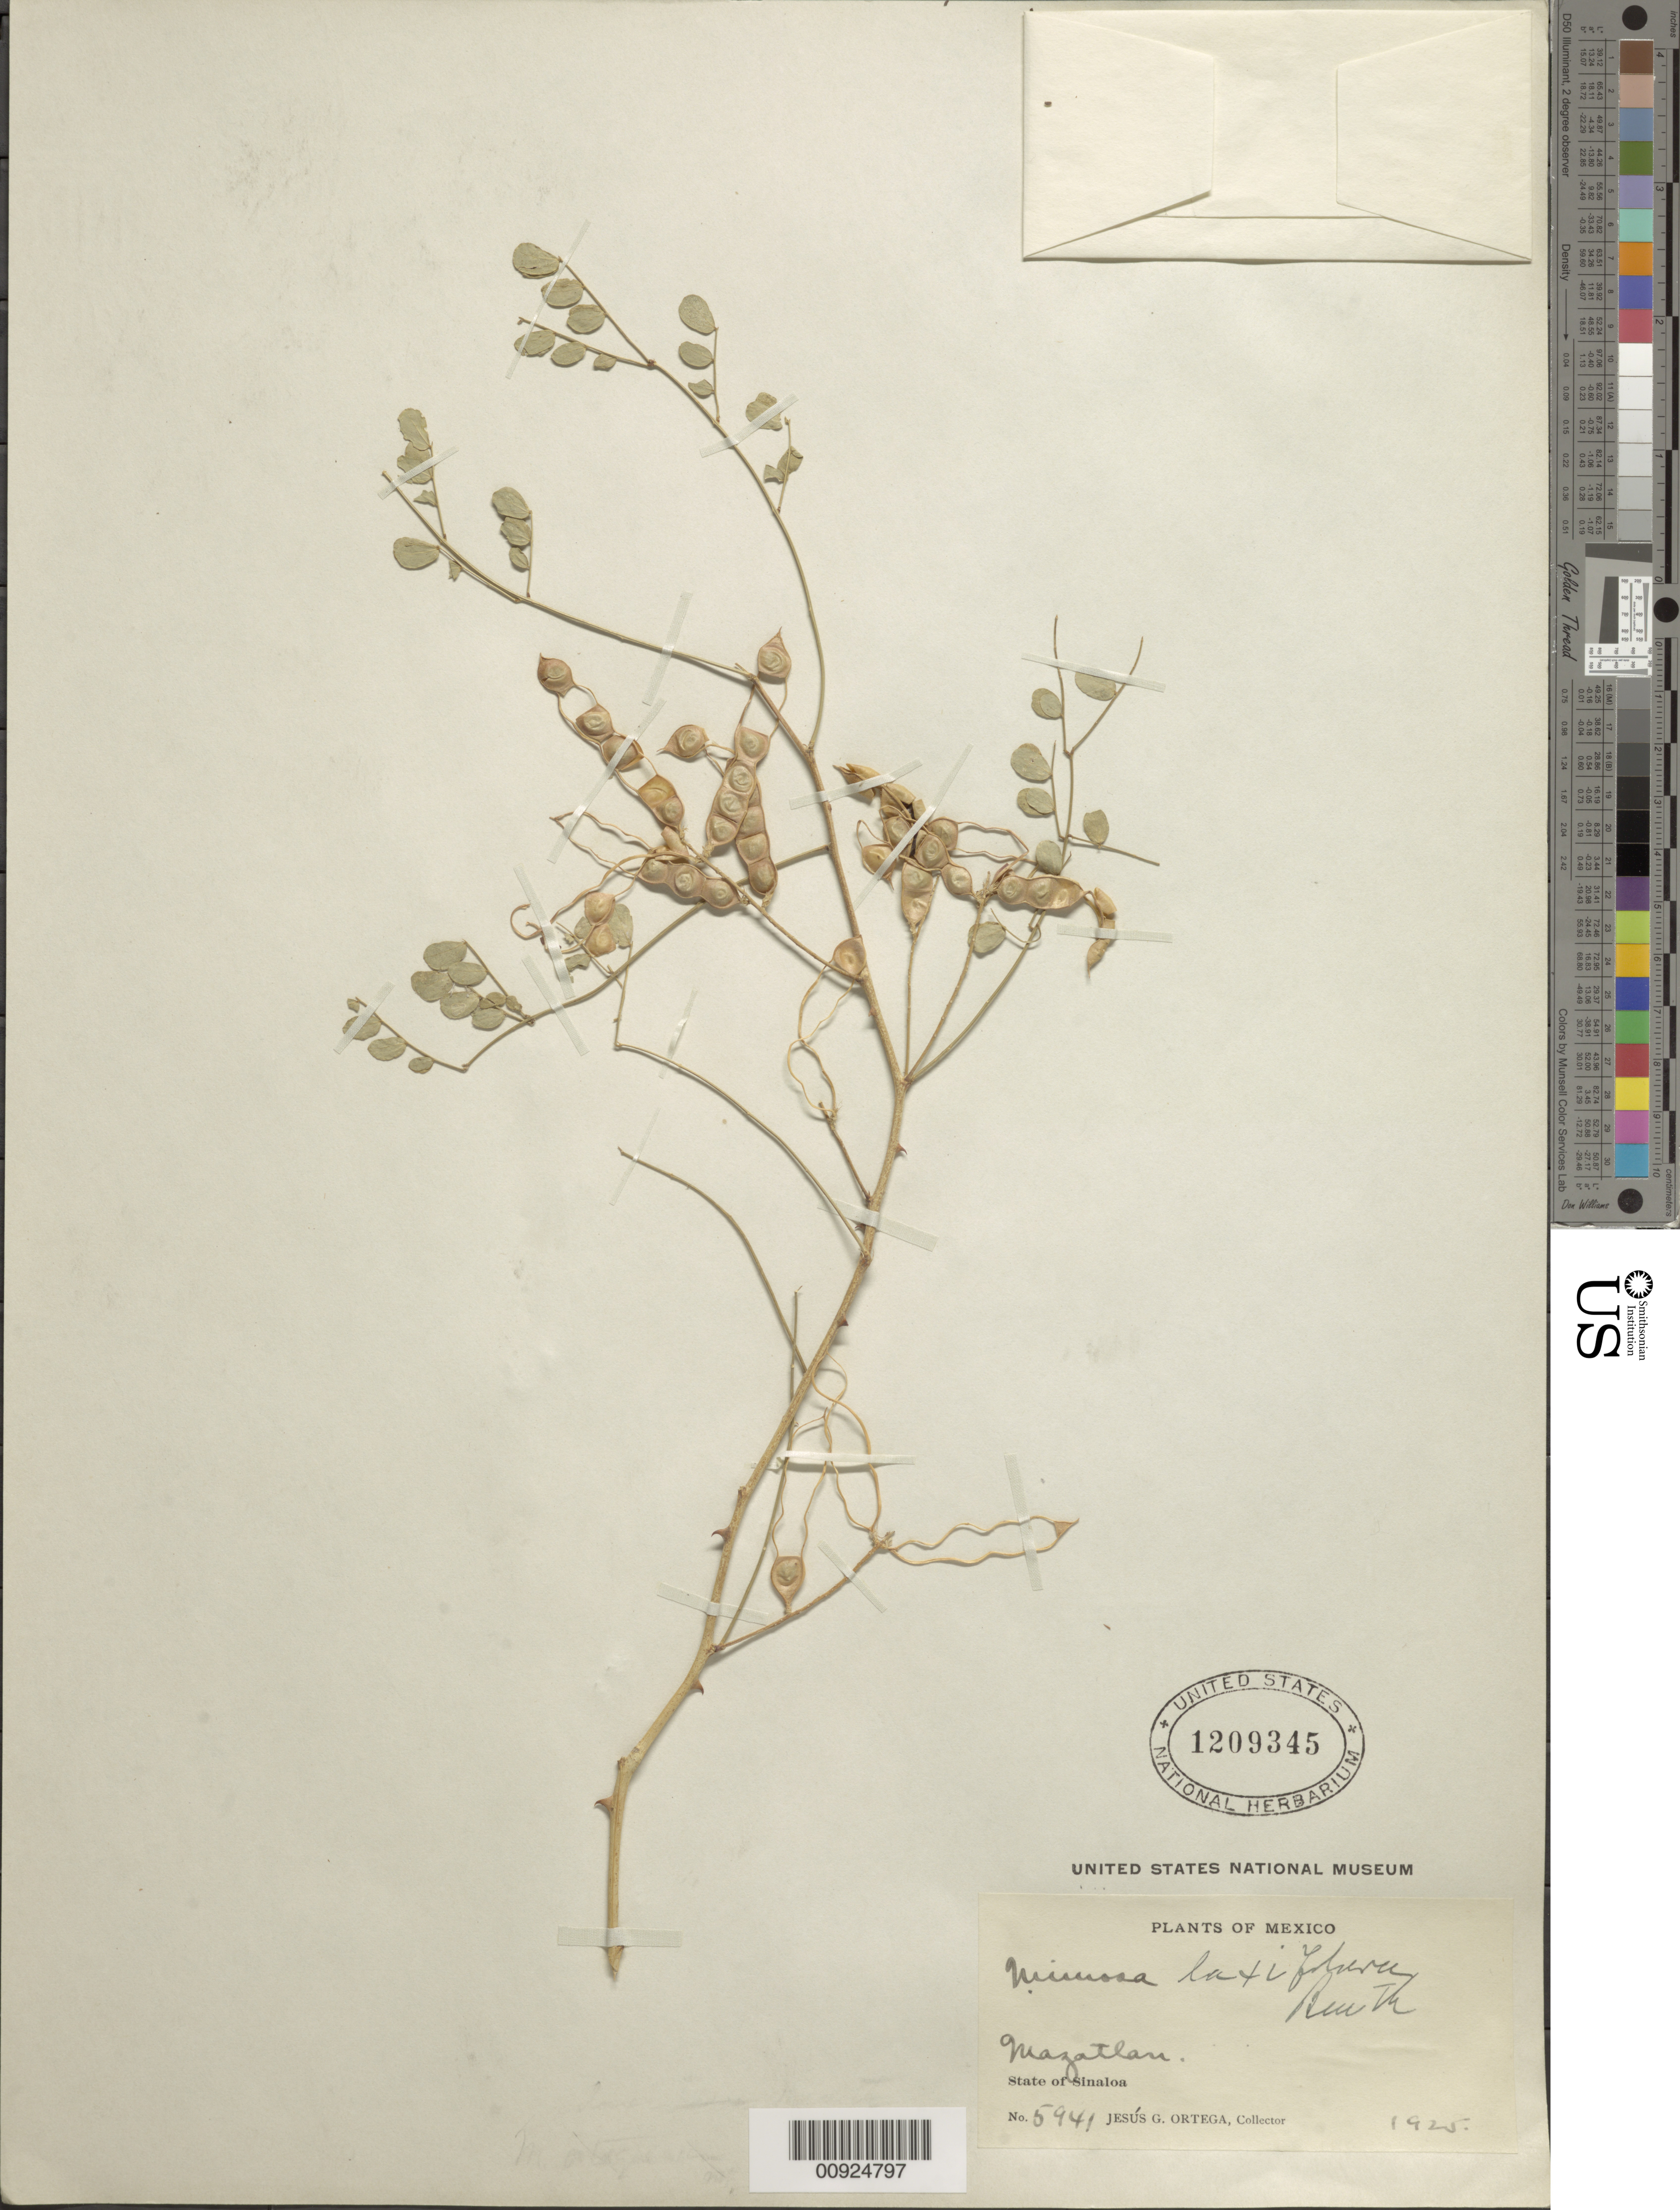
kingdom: Plantae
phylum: Tracheophyta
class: Magnoliopsida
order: Fabales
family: Fabaceae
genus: Mimosa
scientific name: Mimosa laxiflora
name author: Benth.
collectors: J. Ortega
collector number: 5941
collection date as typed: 1925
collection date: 1925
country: Mexico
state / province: Sinaloa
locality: Mazatlán, State of Sinaloa.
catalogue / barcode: US 1209345